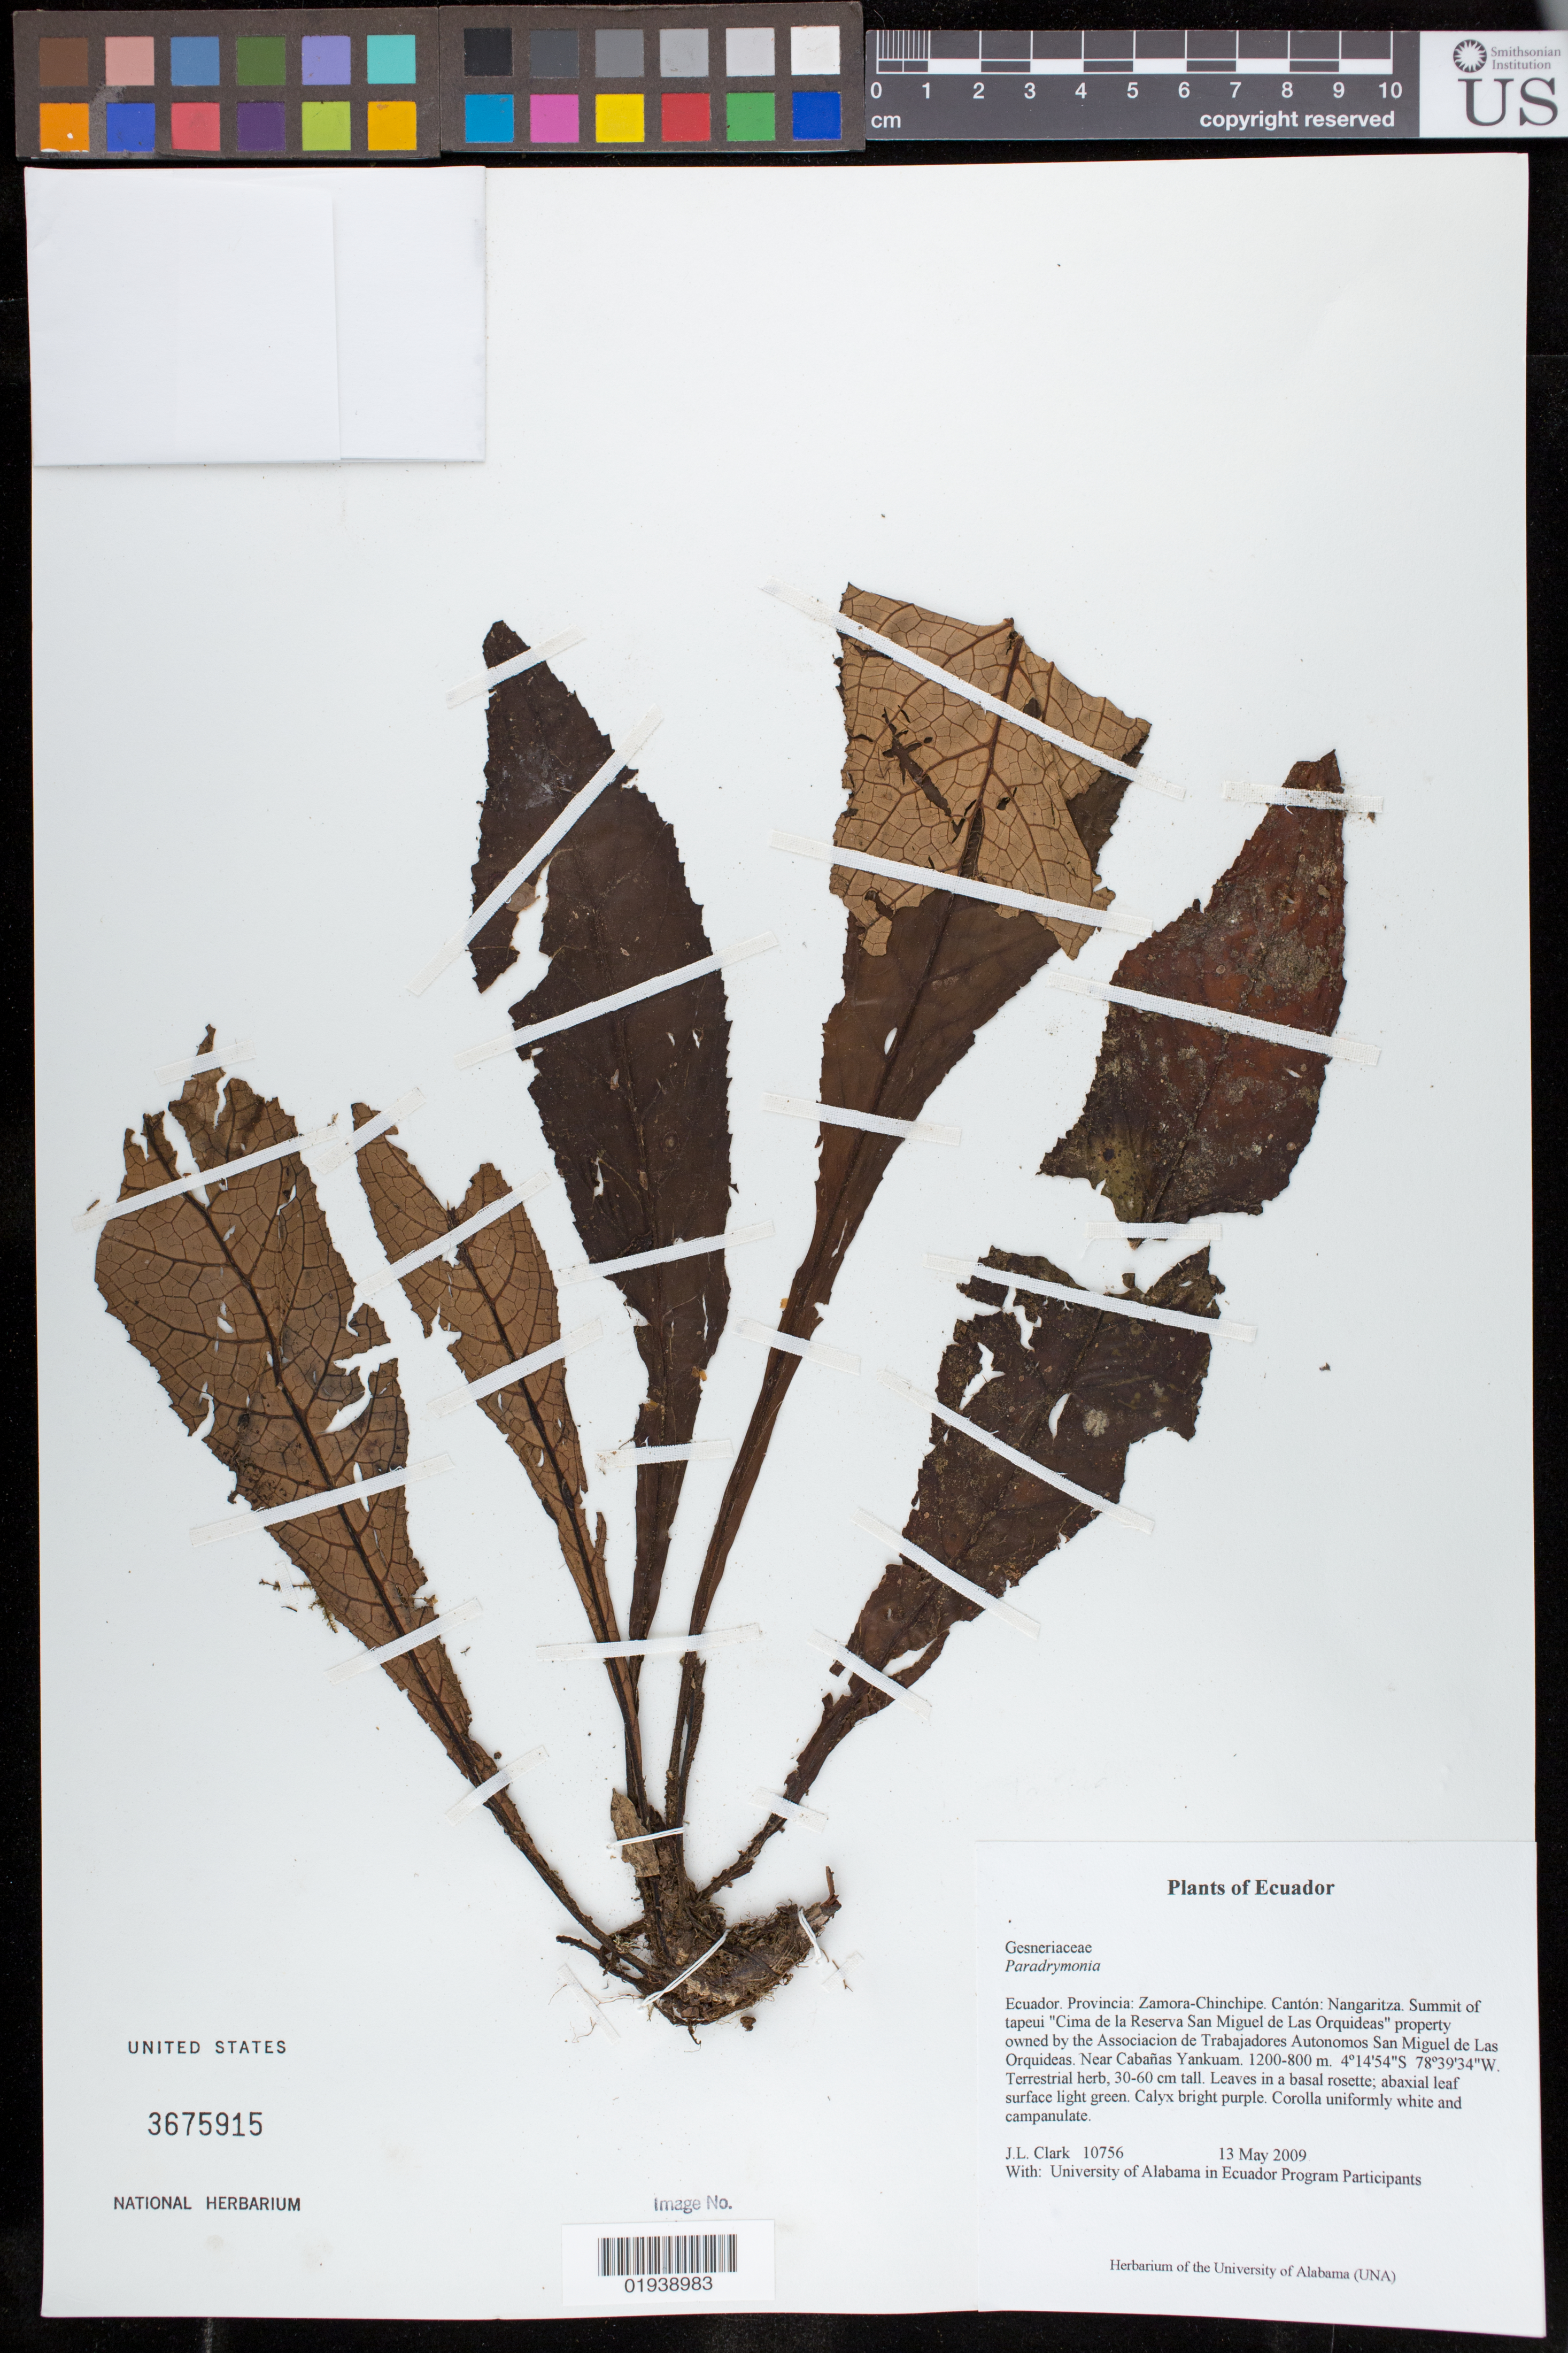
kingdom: Plantae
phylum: Tracheophyta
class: Magnoliopsida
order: Lamiales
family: Gesneriaceae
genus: Paradrymonia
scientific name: Paradrymonia sp.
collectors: J. L. Clark & University of Alabama in Ecuador Program participants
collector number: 10756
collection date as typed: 13 May 2009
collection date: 2009-05-13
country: Ecuador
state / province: Zamora-Chinchipe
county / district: Nangaritza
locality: Summit of tapeui "Cima de la Reserva San Miguel de Las Oquideas" property owned by the Associacion de Trabajadores Autonomos San Miguel de Las Orquideas. Near Cabanas Yankuam.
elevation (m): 1200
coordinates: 4 14 54 S, 78 39 34 W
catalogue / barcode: US 3675915